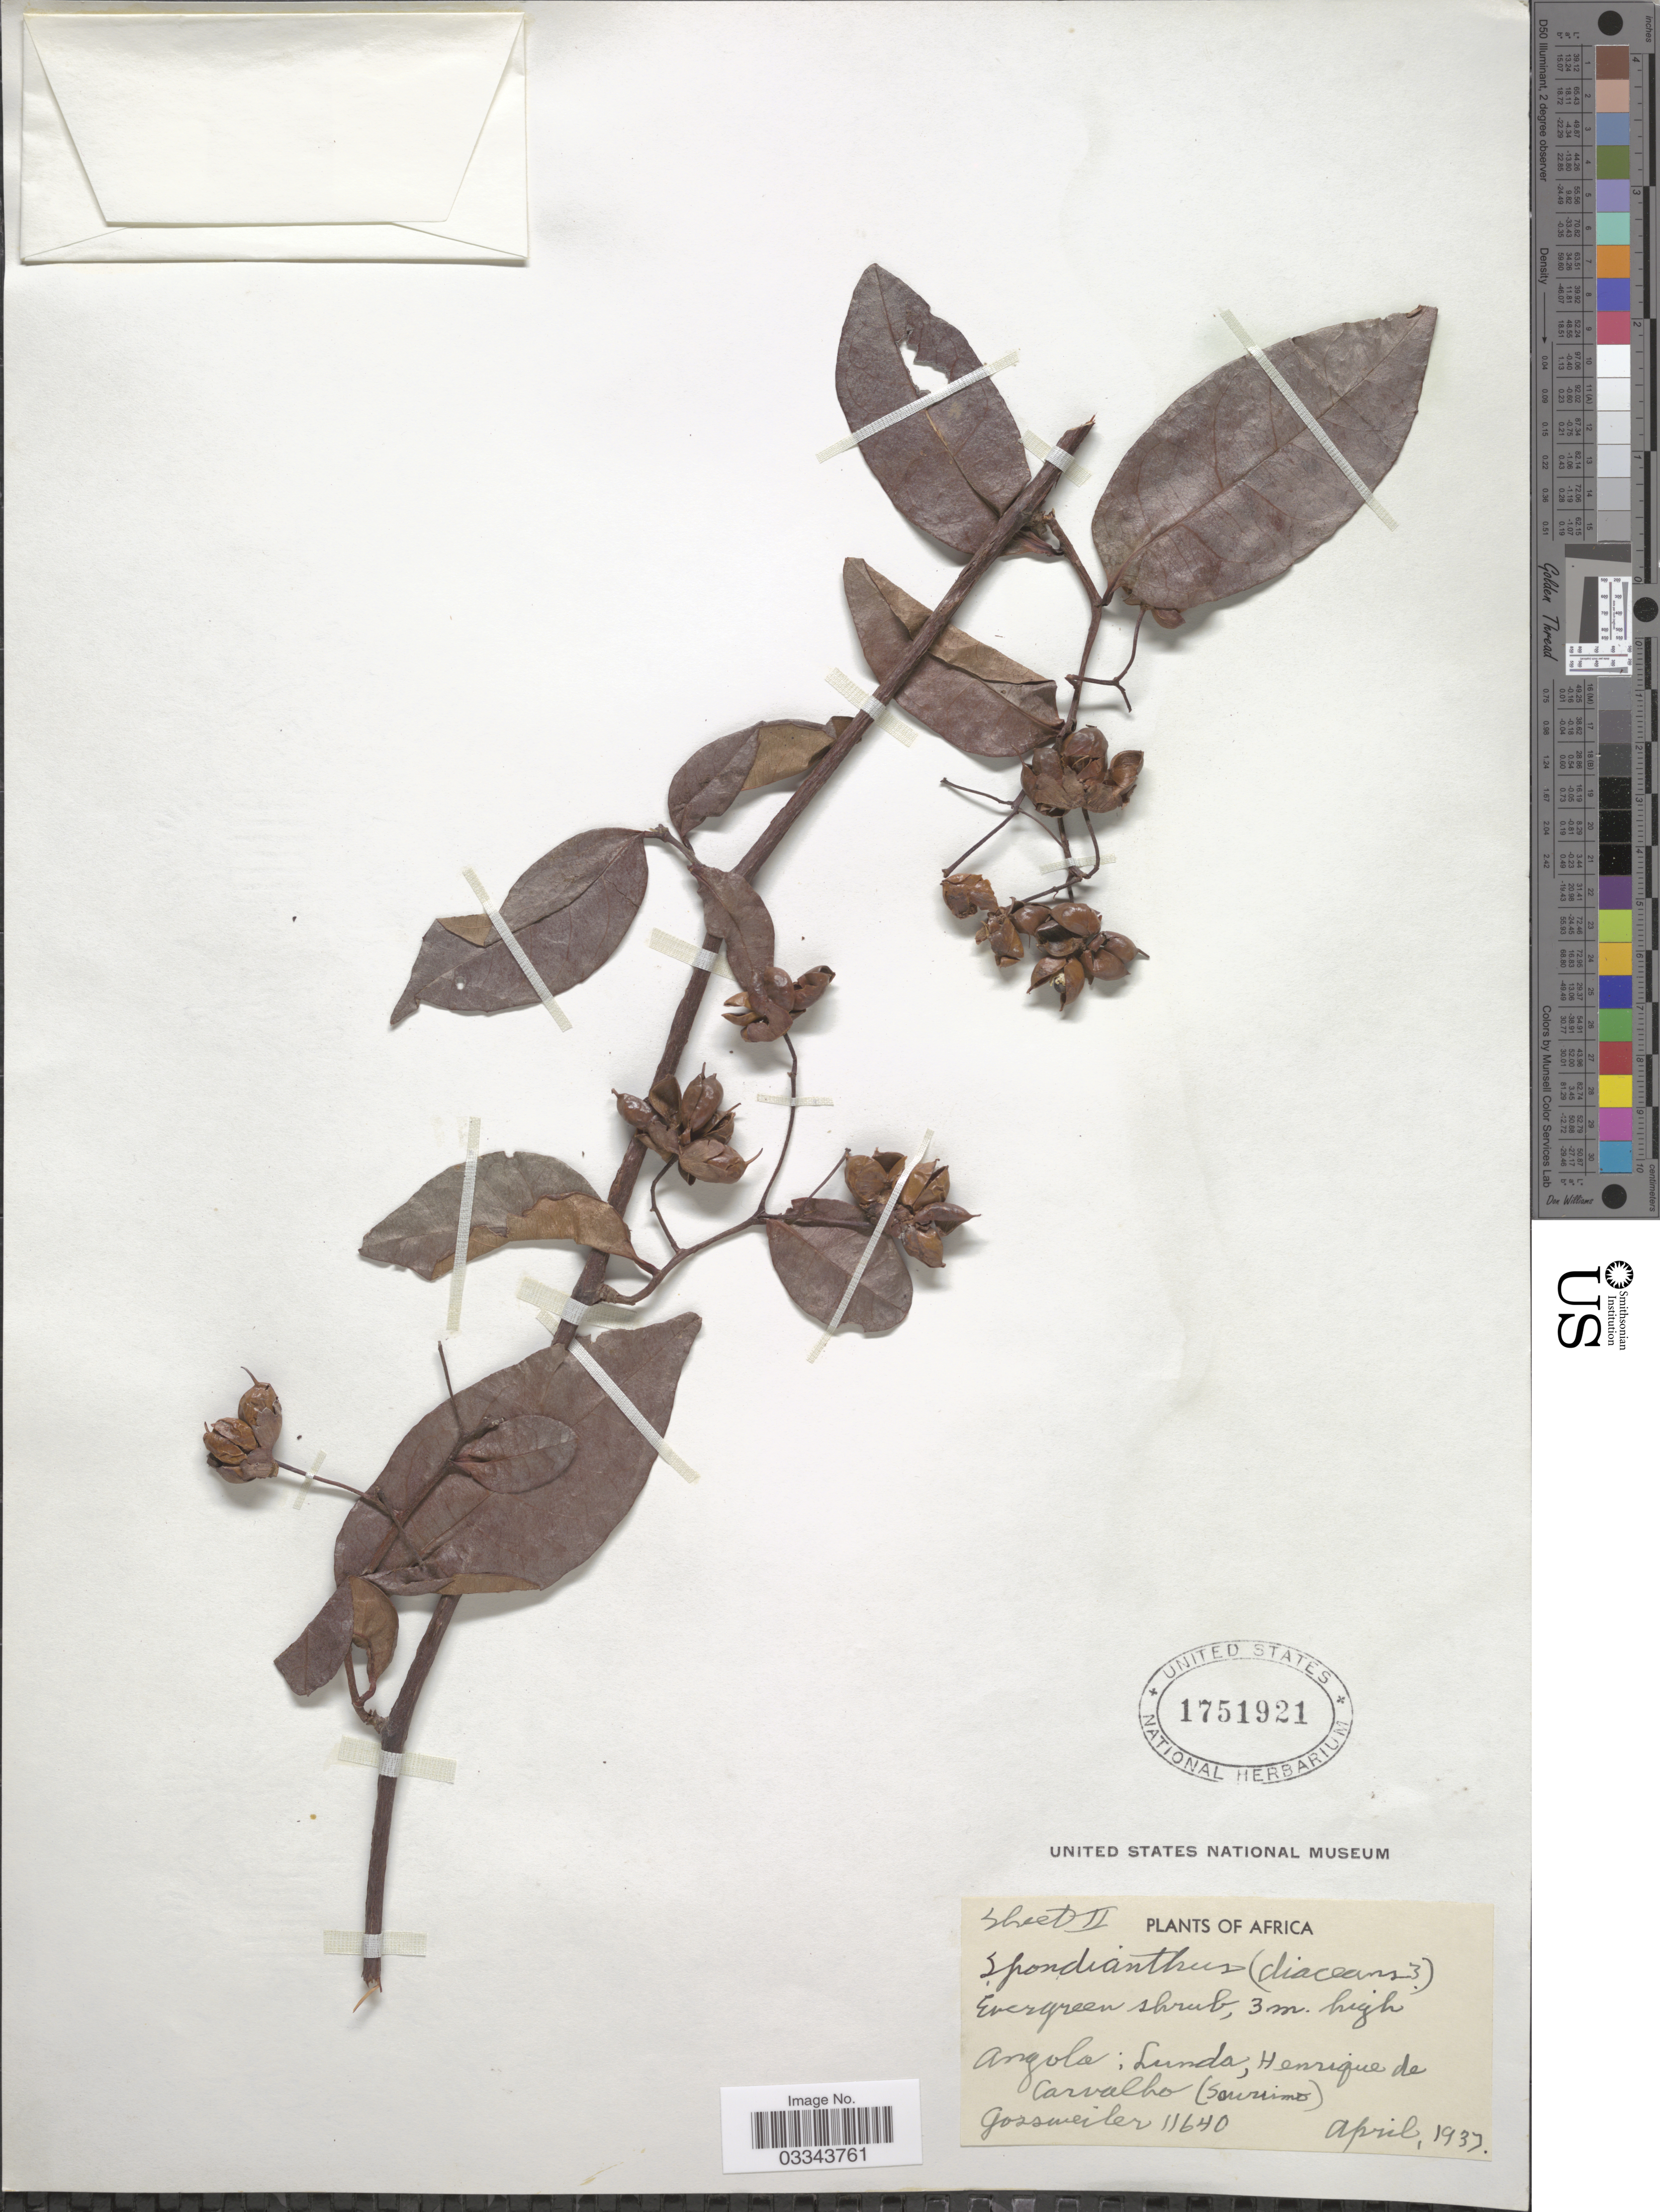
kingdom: Plantae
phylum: Tracheophyta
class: Magnoliopsida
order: Malpighiales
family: Phyllanthaceae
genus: Spondianthus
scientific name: Spondianthus sp.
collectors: -. Gossweiler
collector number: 11640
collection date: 1933-04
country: Angola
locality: Africa. Lunda, Henrique de Carvalho (Saurimo).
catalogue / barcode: US 1751921